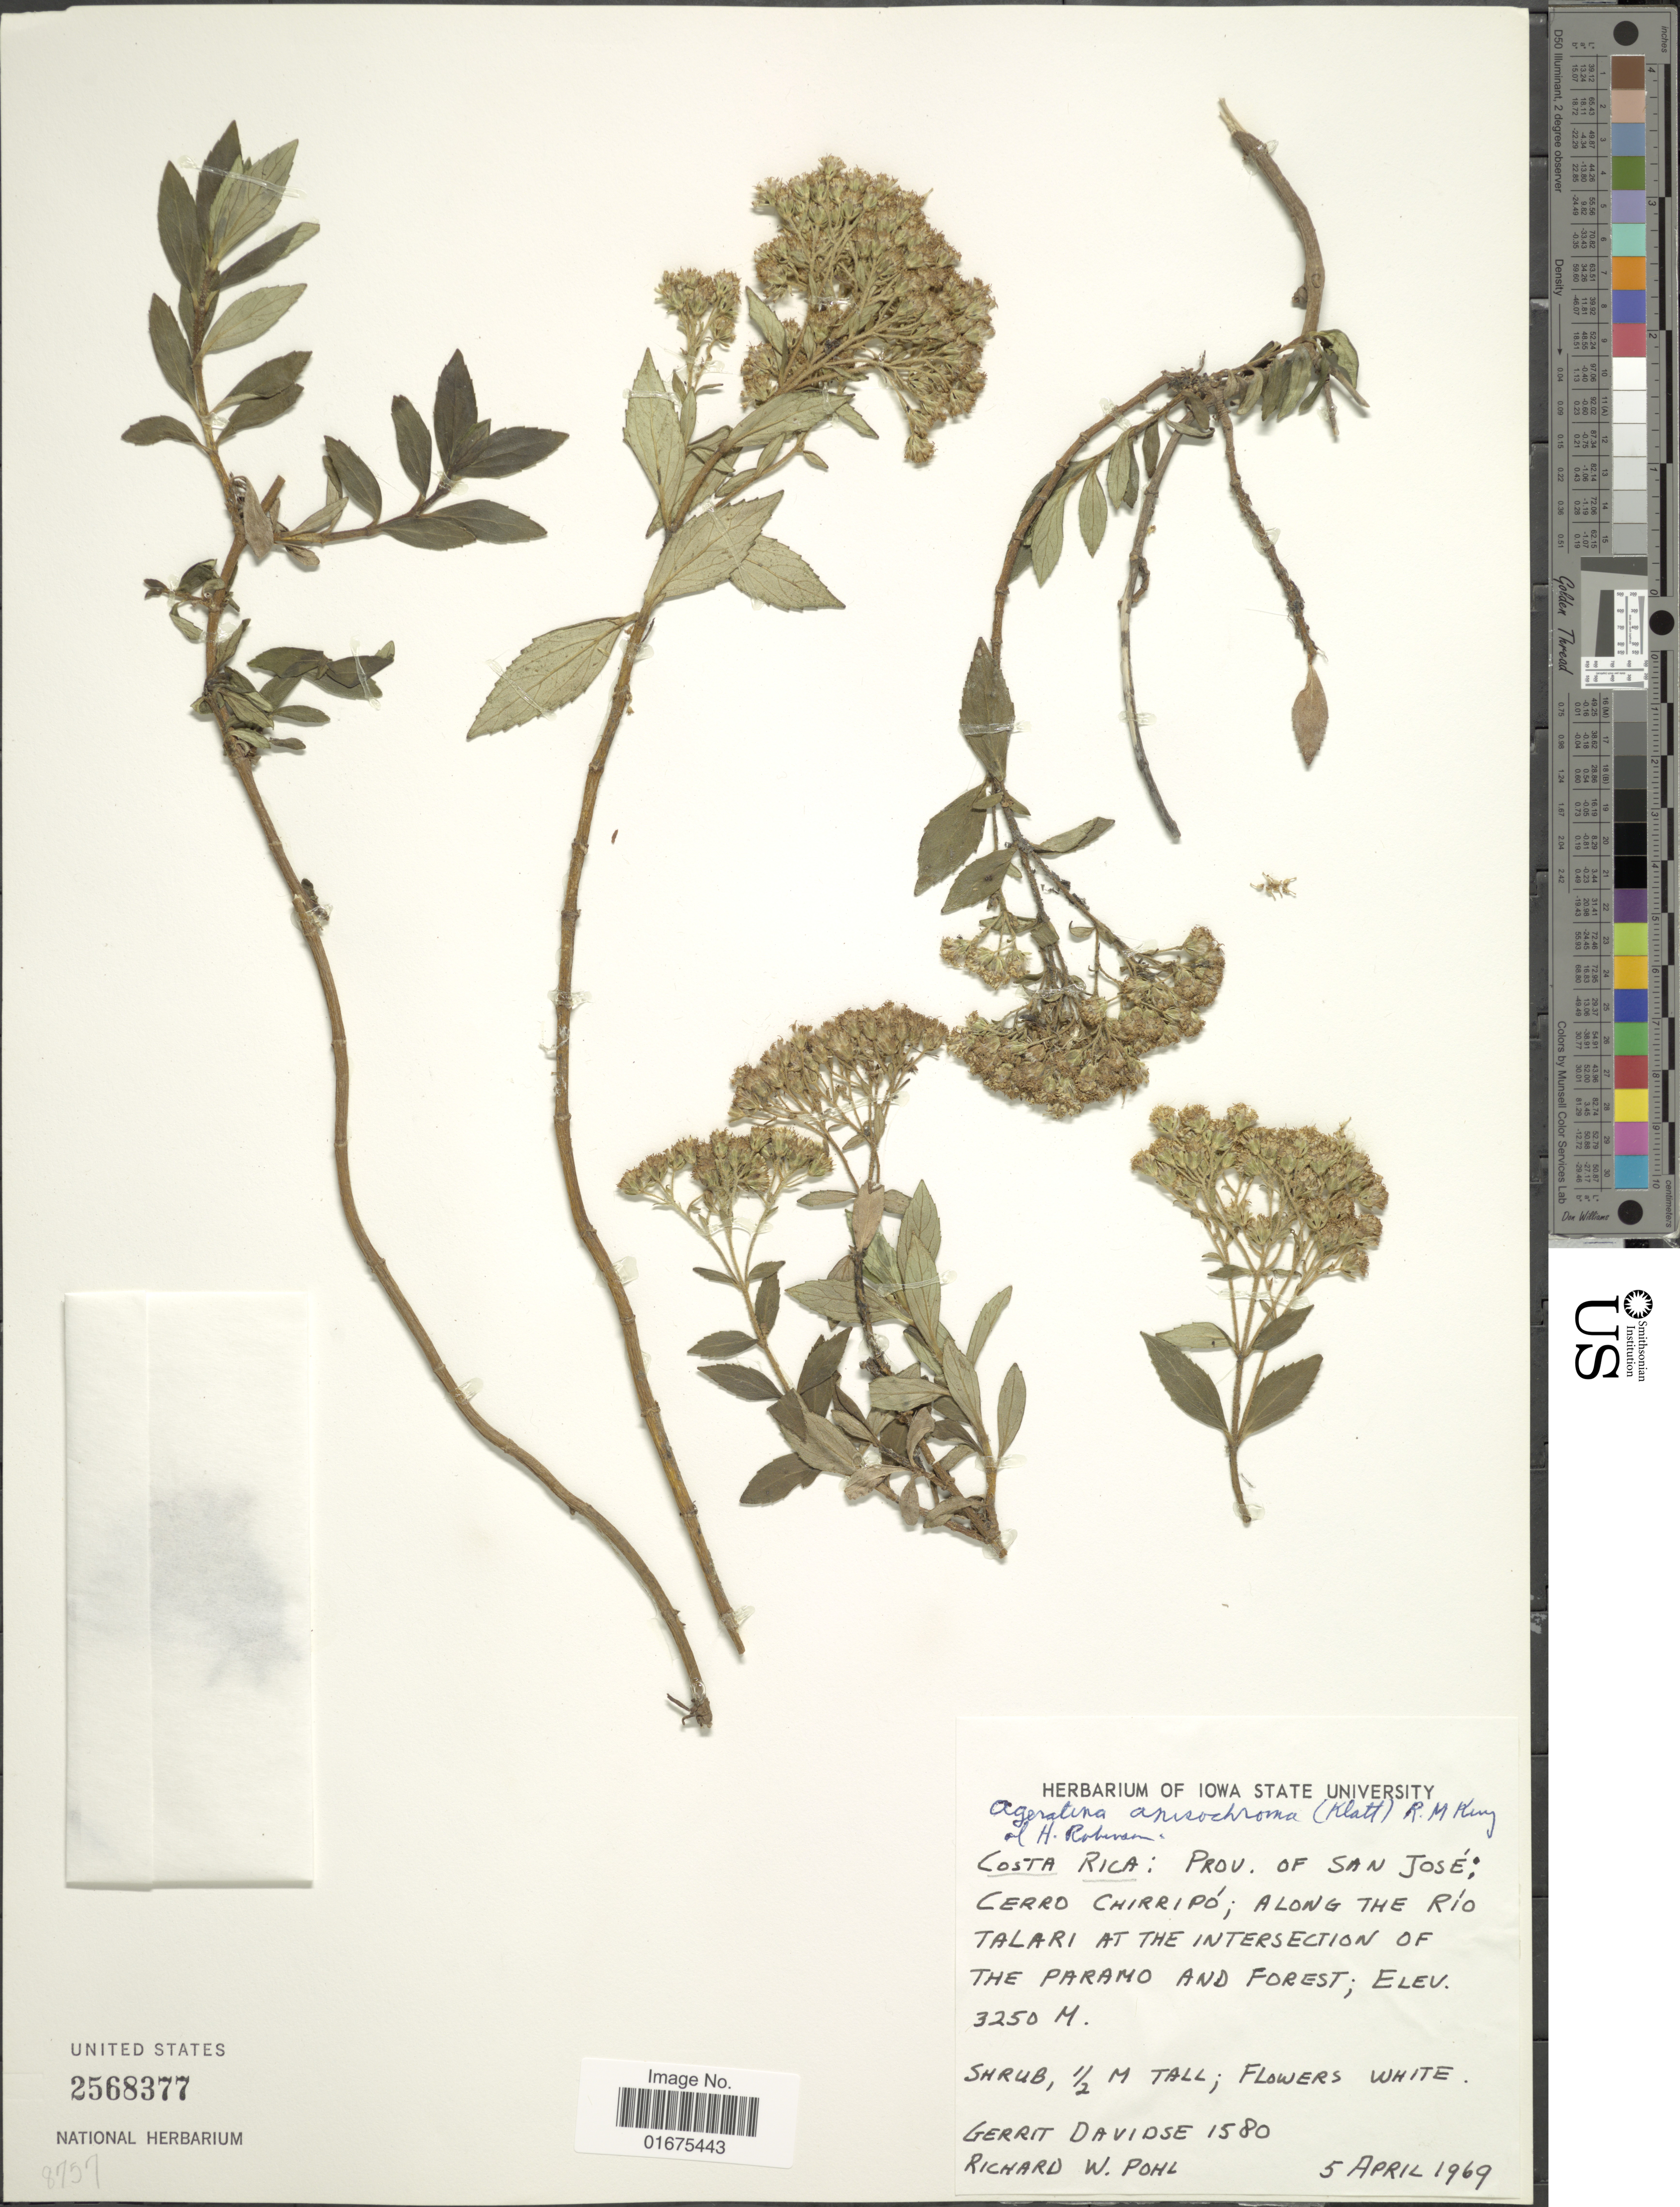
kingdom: Plantae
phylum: Tracheophyta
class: Magnoliopsida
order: Asterales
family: Asteraceae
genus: Ageratina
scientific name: Ageratina anisochroma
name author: (Klatt) R.M. King & H. Rob.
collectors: G. Davidse & R. W. Pohl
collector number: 1580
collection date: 1969-04-05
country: Costa Rica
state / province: San José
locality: Cerro Chirripo; along the Rio Talari at the intersection of the Paramo and Forest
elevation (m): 3250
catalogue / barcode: US 2568377